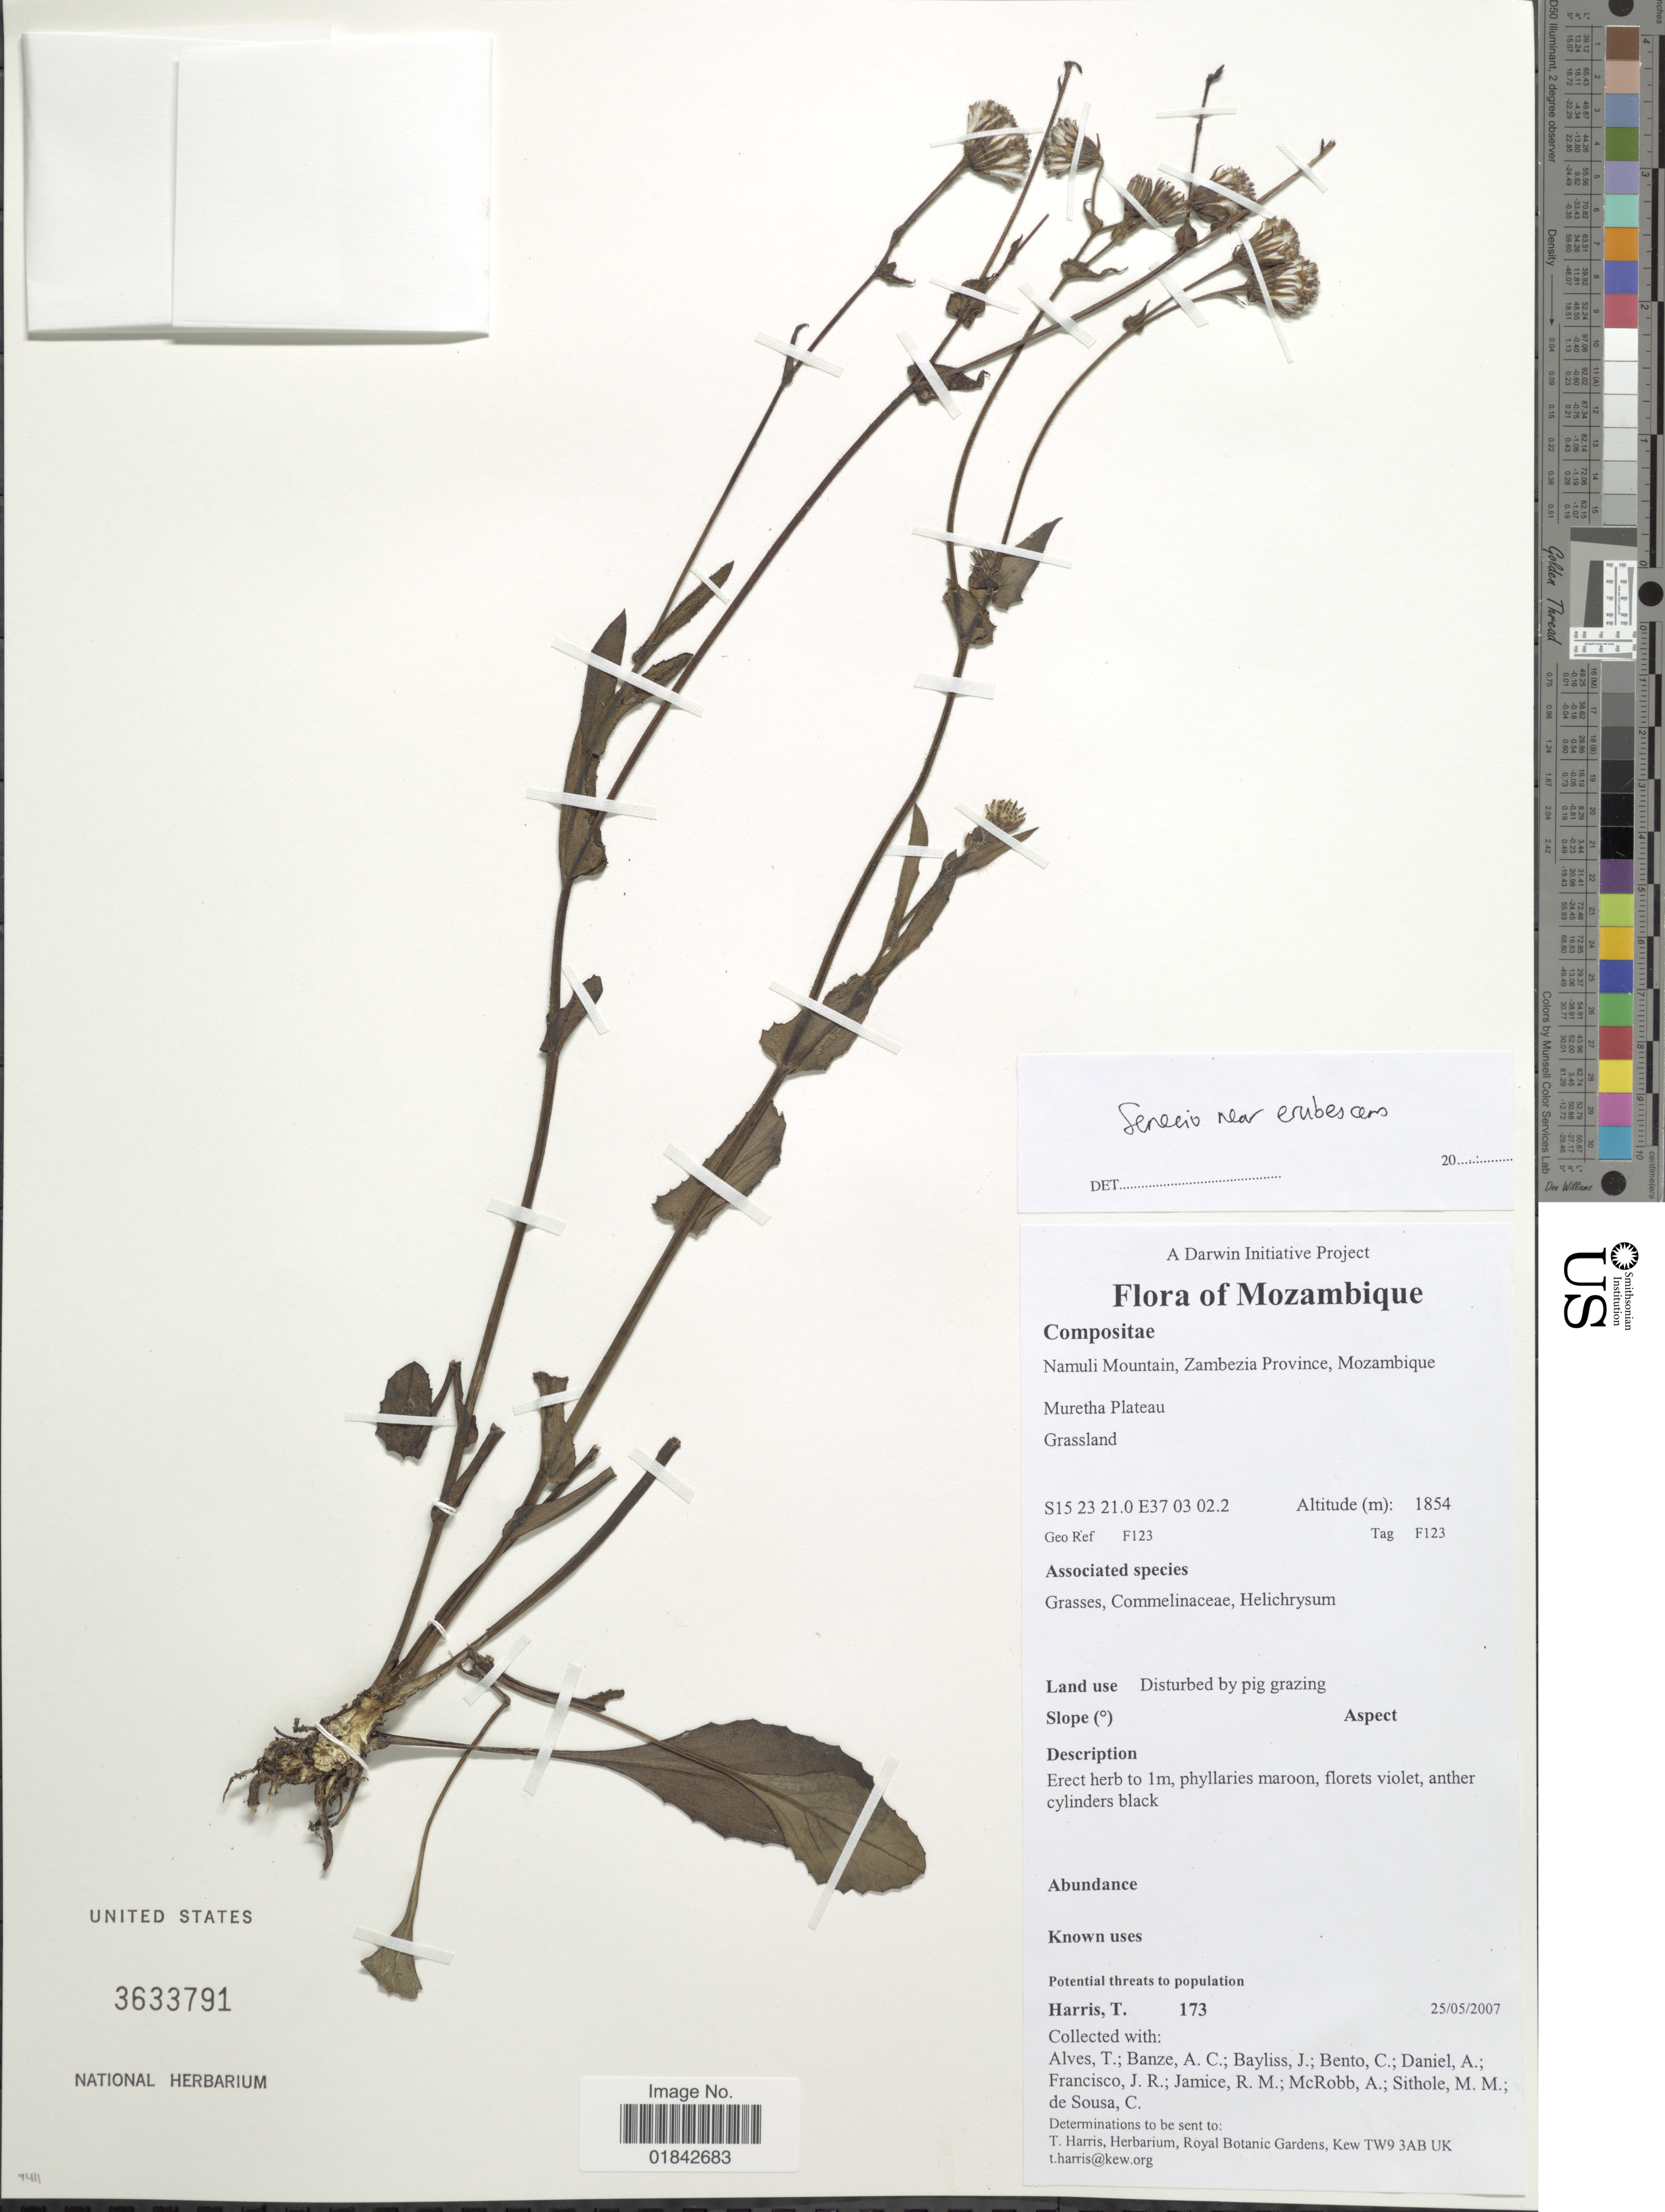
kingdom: Plantae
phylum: Tracheophyta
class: Magnoliopsida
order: Asterales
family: Asteraceae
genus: Senecio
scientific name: Senecio sp.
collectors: T. Harris, T. Alves, A. Banze, J. Bayliss & et al.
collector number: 173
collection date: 2007-05-25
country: Mozambique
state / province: Zambézia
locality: Namuli Mountain, Zambezia Province, Muretha Plateau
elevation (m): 1854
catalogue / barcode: US 3633791